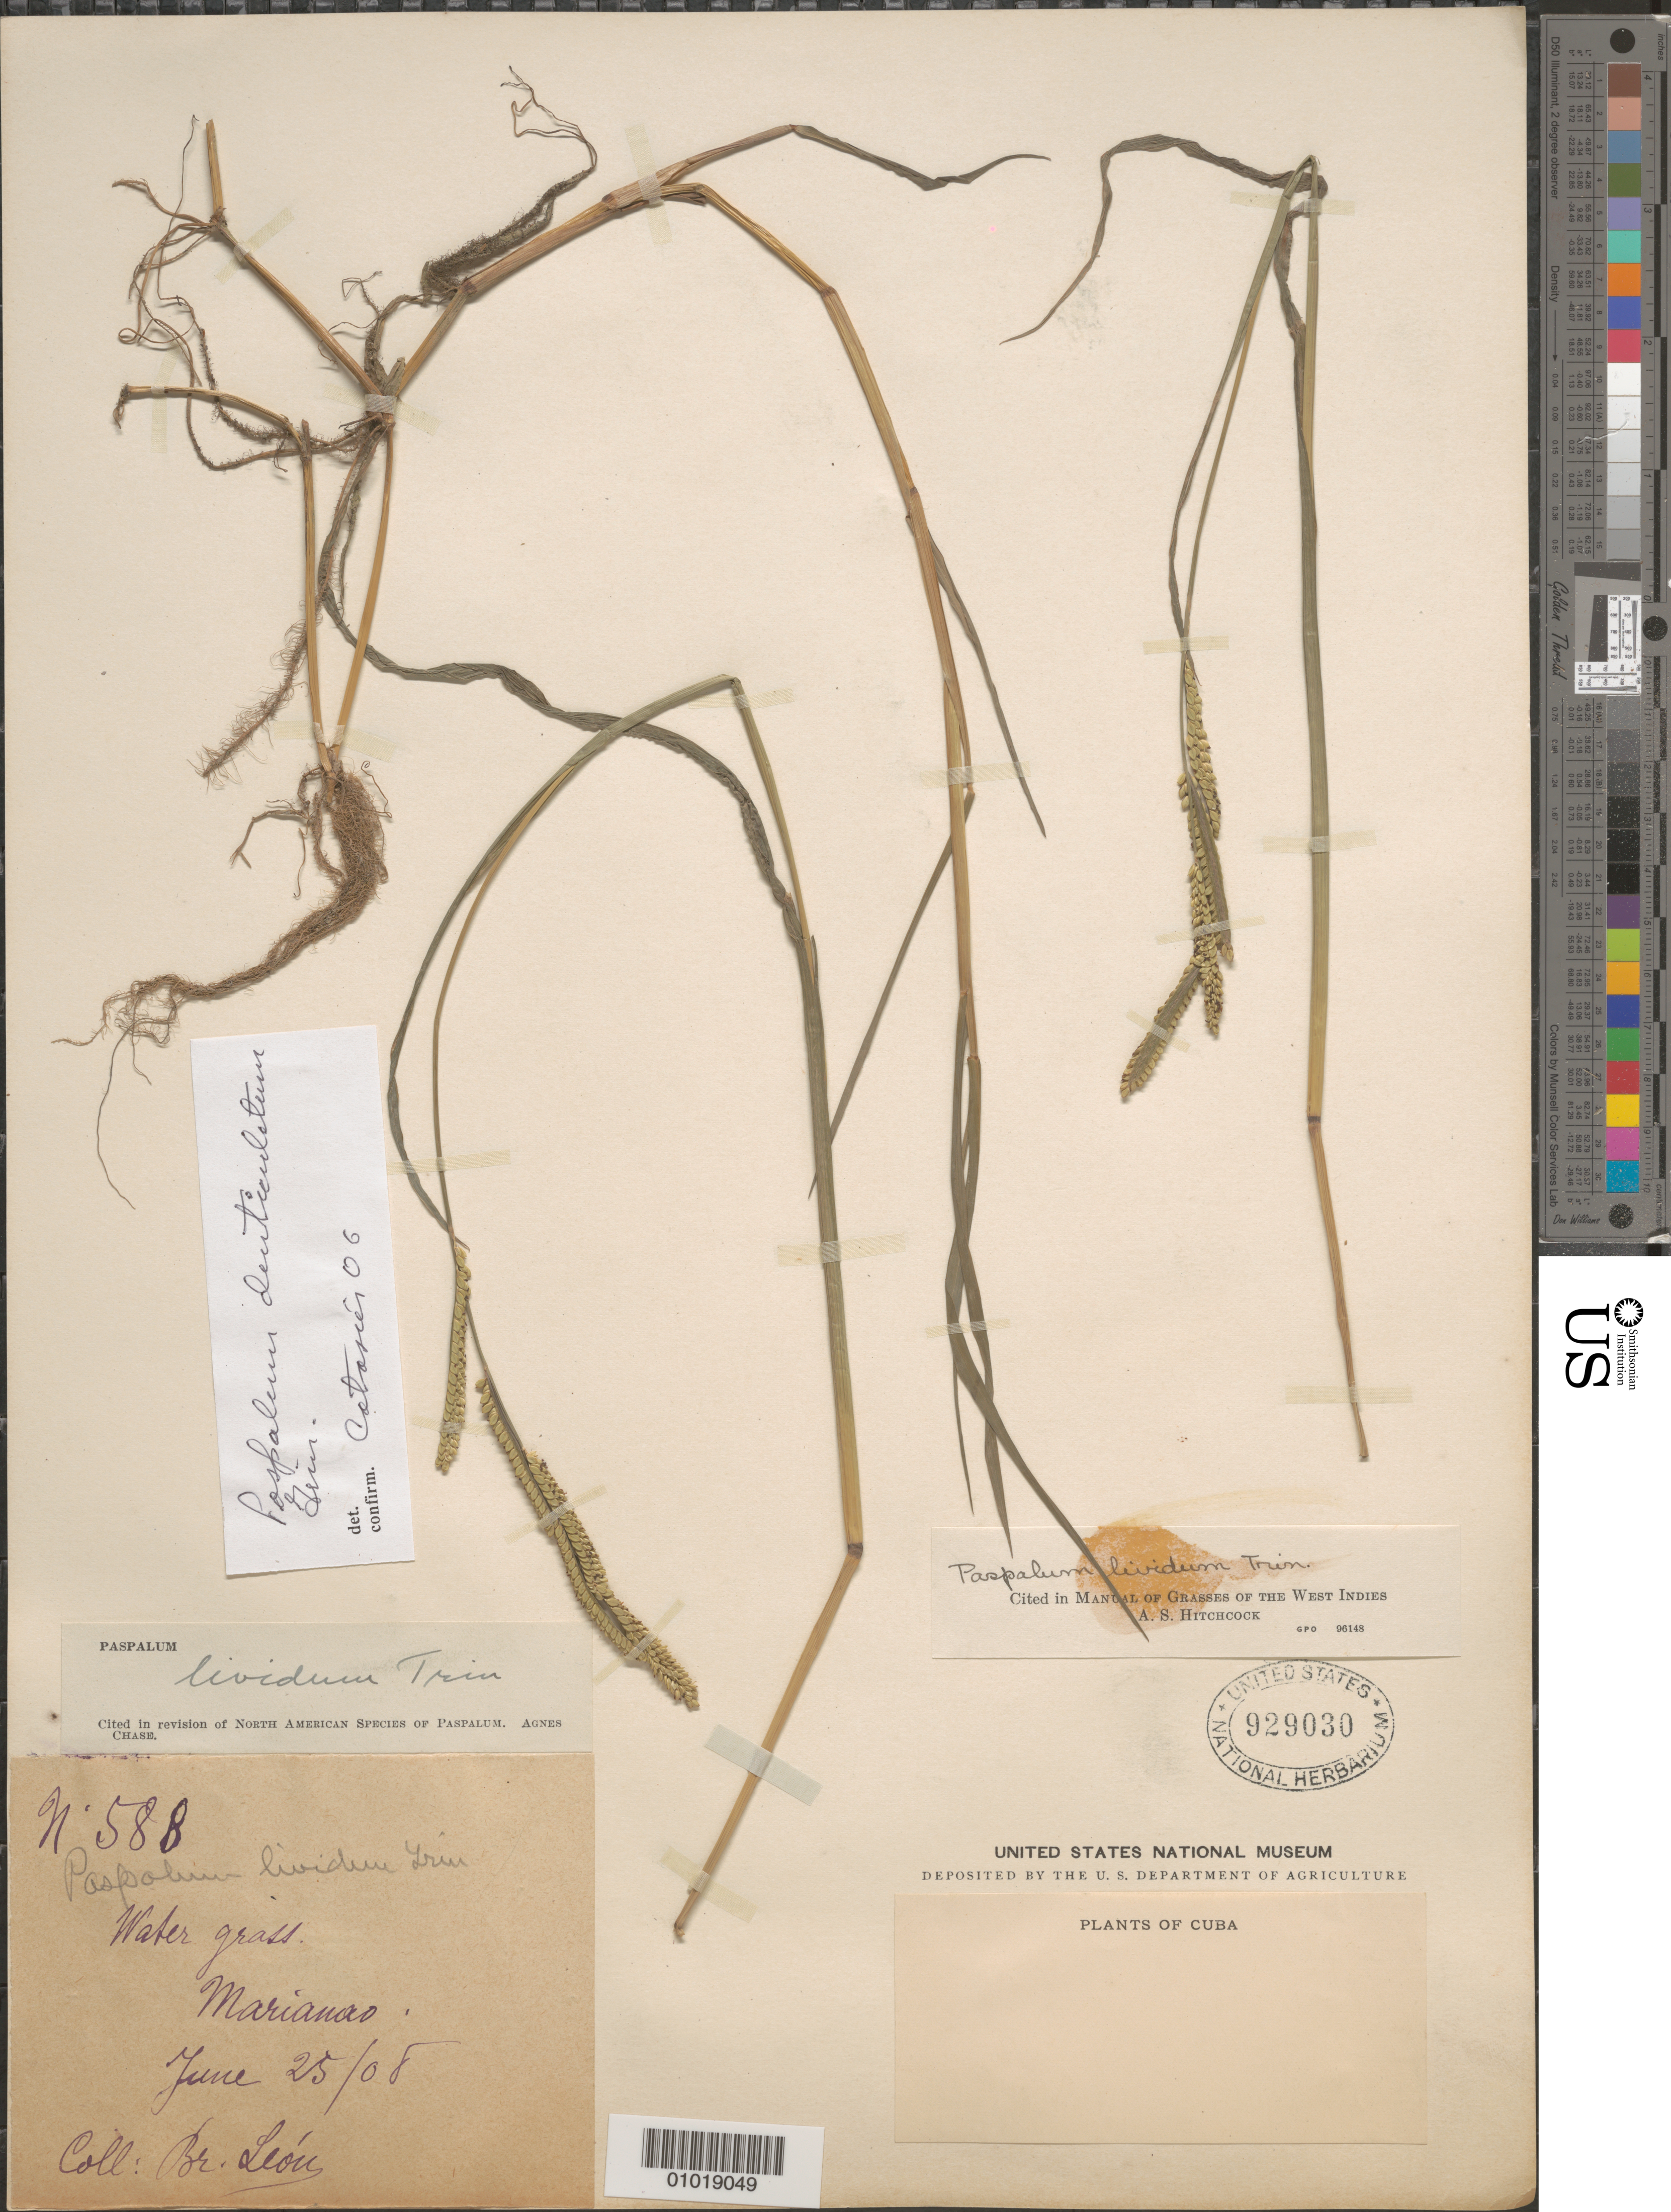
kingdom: Plantae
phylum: Tracheophyta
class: Liliopsida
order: Poales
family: Poaceae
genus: Paspalum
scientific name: Paspalum denticulatum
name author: Trin.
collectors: Bro. León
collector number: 588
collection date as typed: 25 Jun 1908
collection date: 1908-06-25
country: Cuba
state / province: La Habana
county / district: Municipio Playa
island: Cuba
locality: Marianao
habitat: Water grass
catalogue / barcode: US 929030